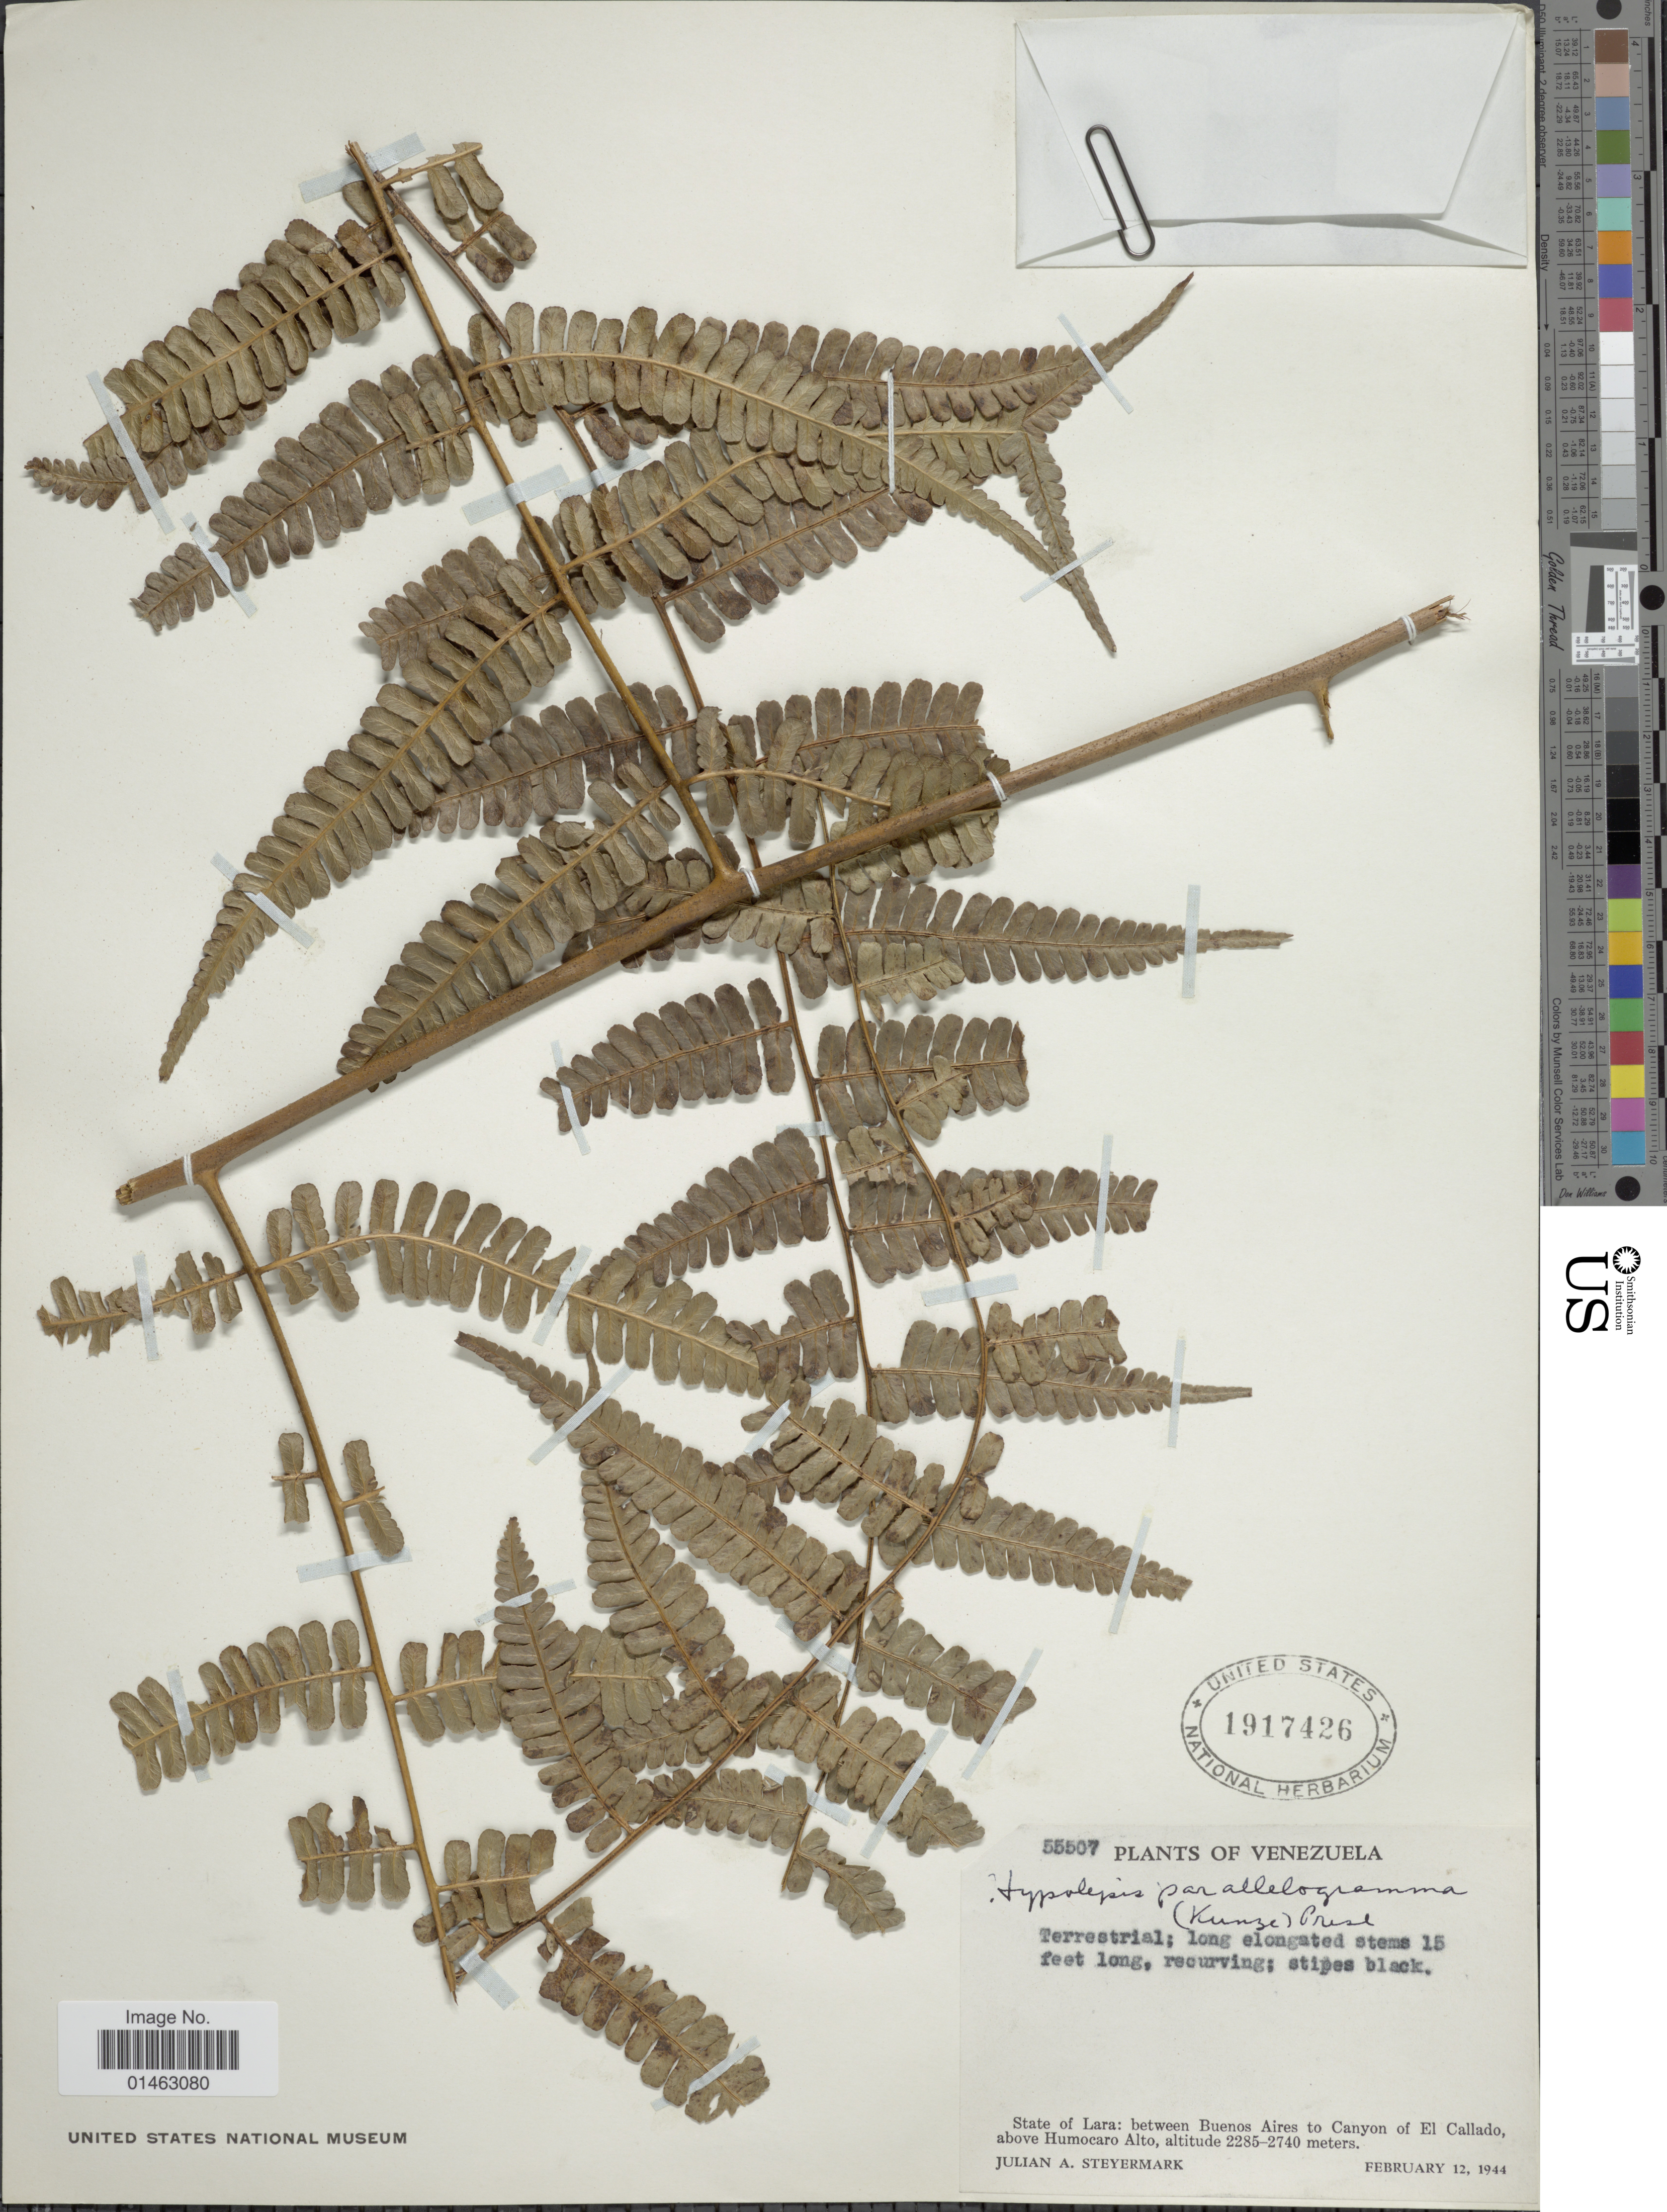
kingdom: Plantae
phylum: Tracheophyta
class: Polypodiopsida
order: Polypodiales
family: Dennstaedtiaceae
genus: Hypolepis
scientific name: Hypolepis parallelogramma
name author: (Kunze) C. Presl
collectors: J. Steyermark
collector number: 55507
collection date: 1944-02-12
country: Venezuela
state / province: Lara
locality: Between Buenos Aires to Canyon of El Callado, above Humocaro Alto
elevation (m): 2285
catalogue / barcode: US 1917426